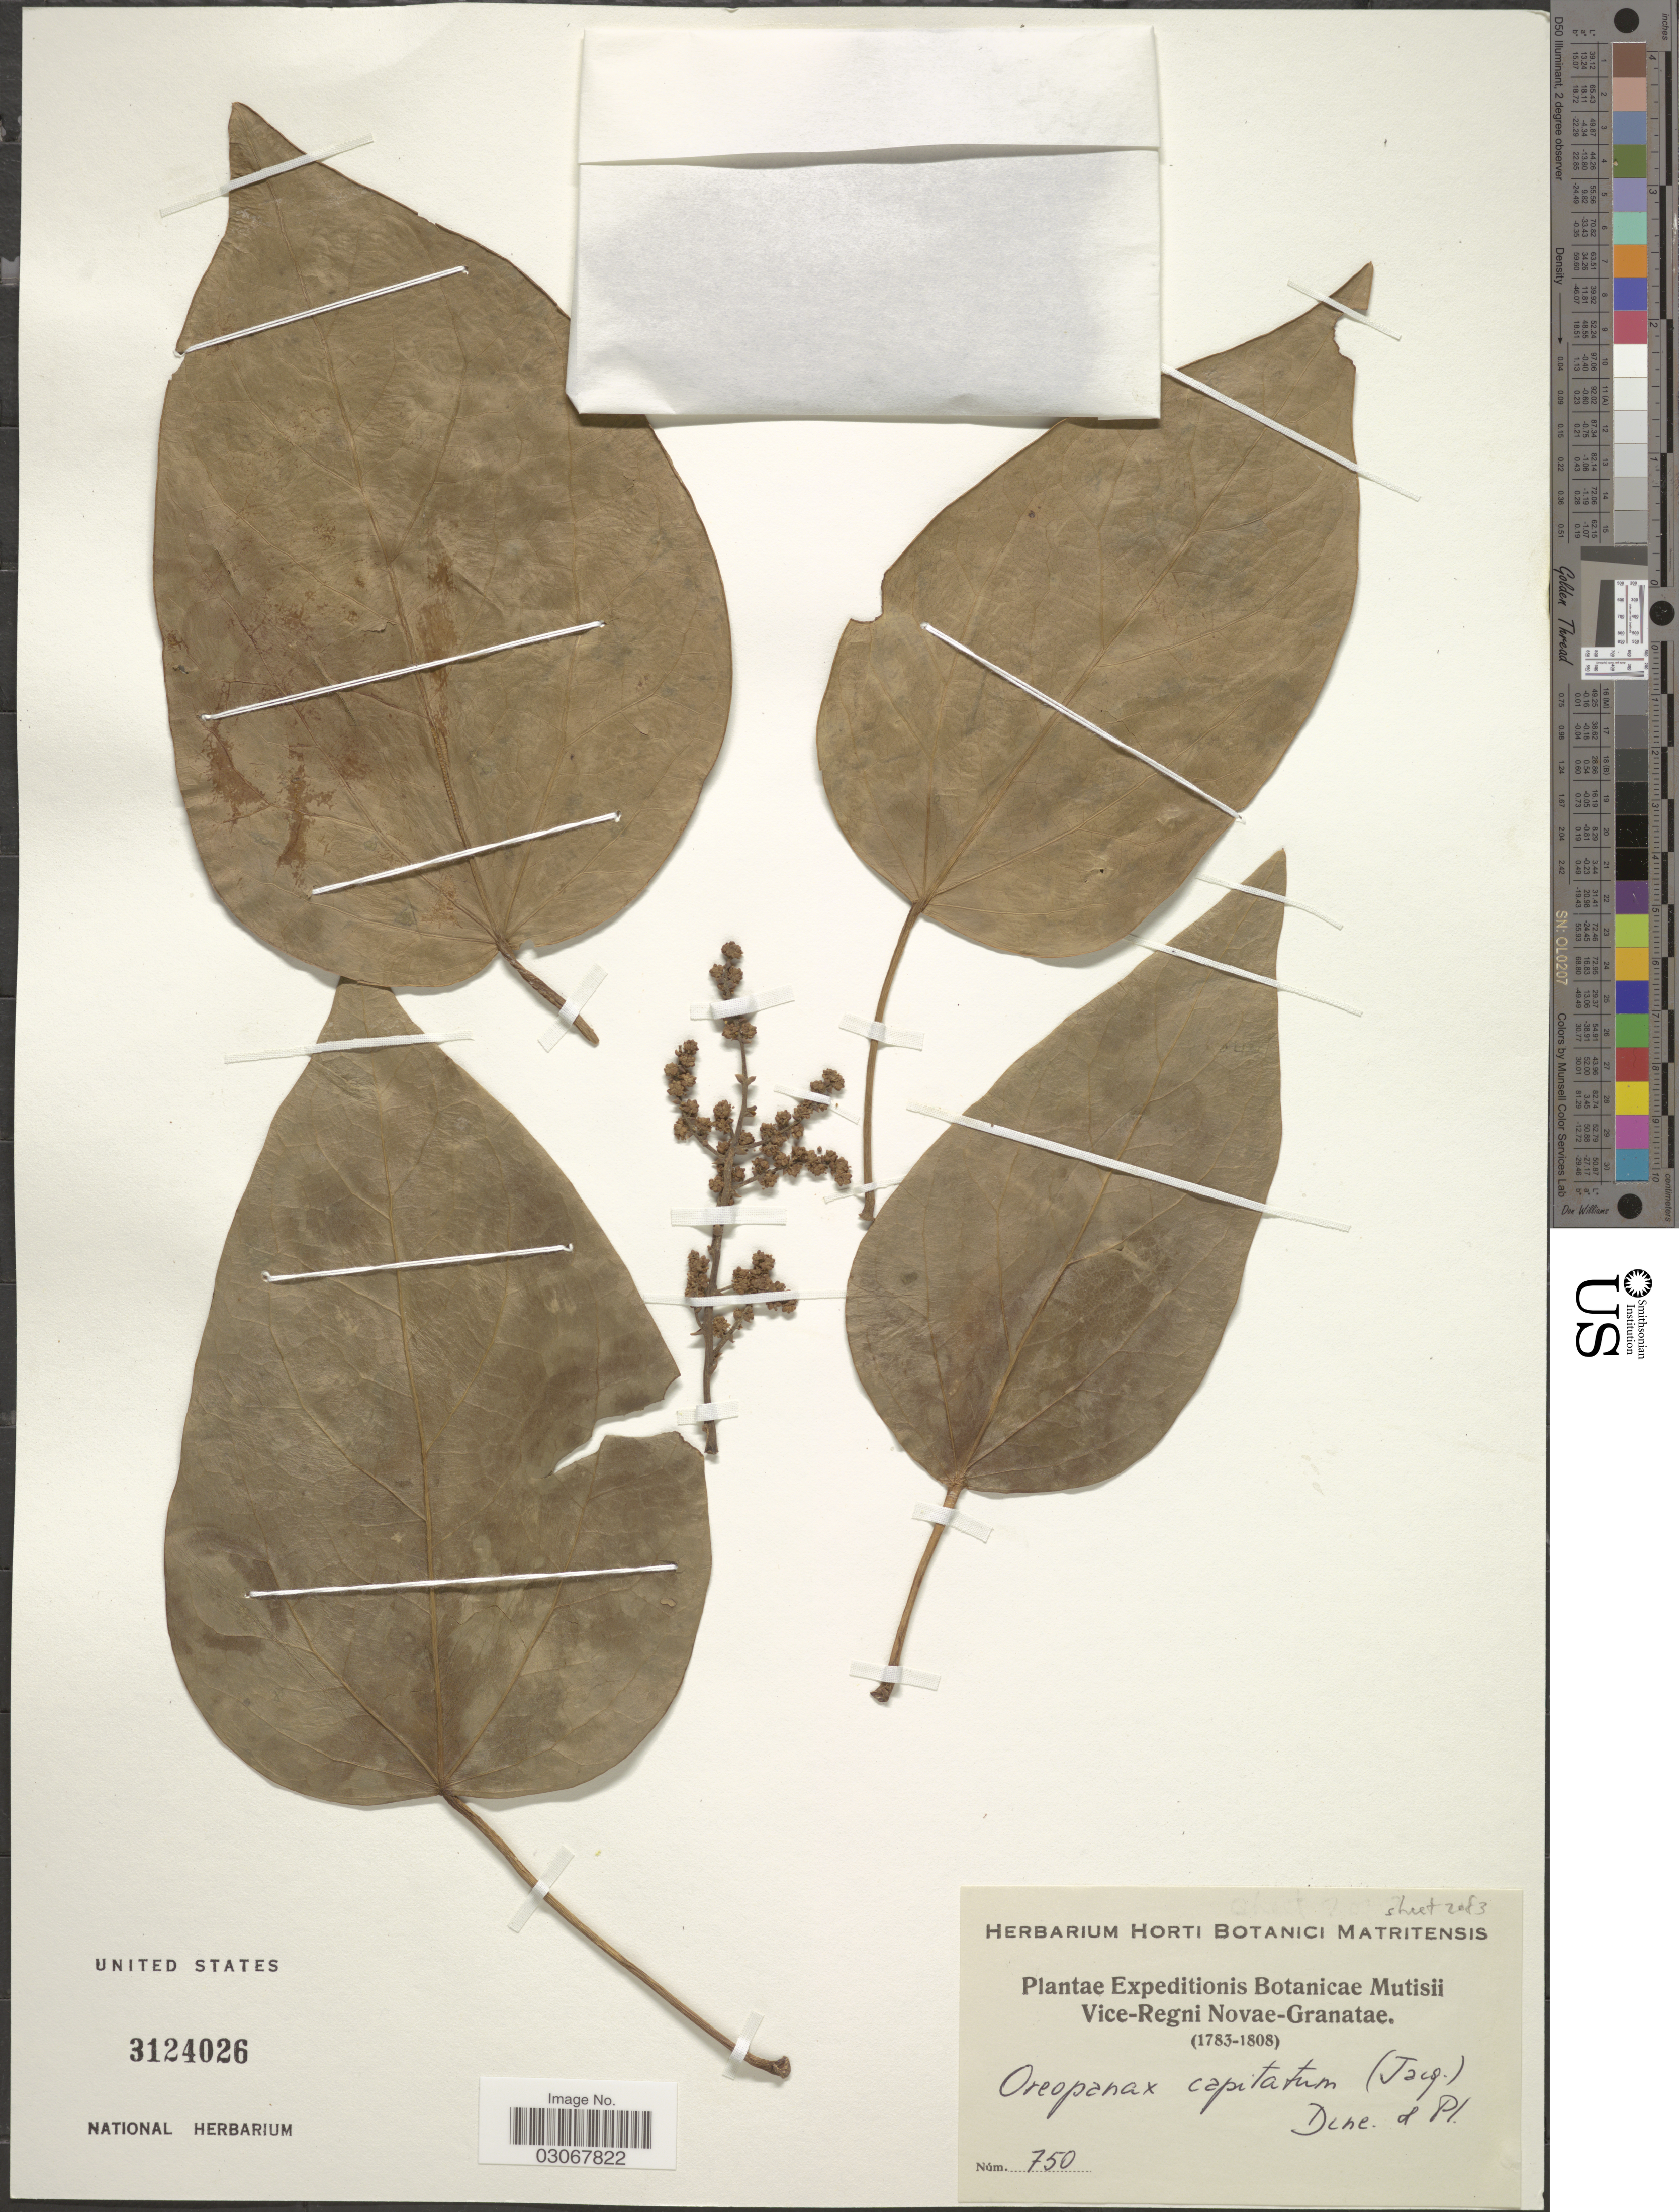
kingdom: Plantae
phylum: Tracheophyta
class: Magnoliopsida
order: Apiales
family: Araliaceae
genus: Oreopanax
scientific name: Oreopanax capitatus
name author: (Jacq.) Decne. & Planch.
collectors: ex herb. Horti Botanici Matritensis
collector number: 750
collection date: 1783/1808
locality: Vice-Regni Novae-Granatae.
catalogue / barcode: US 3124026